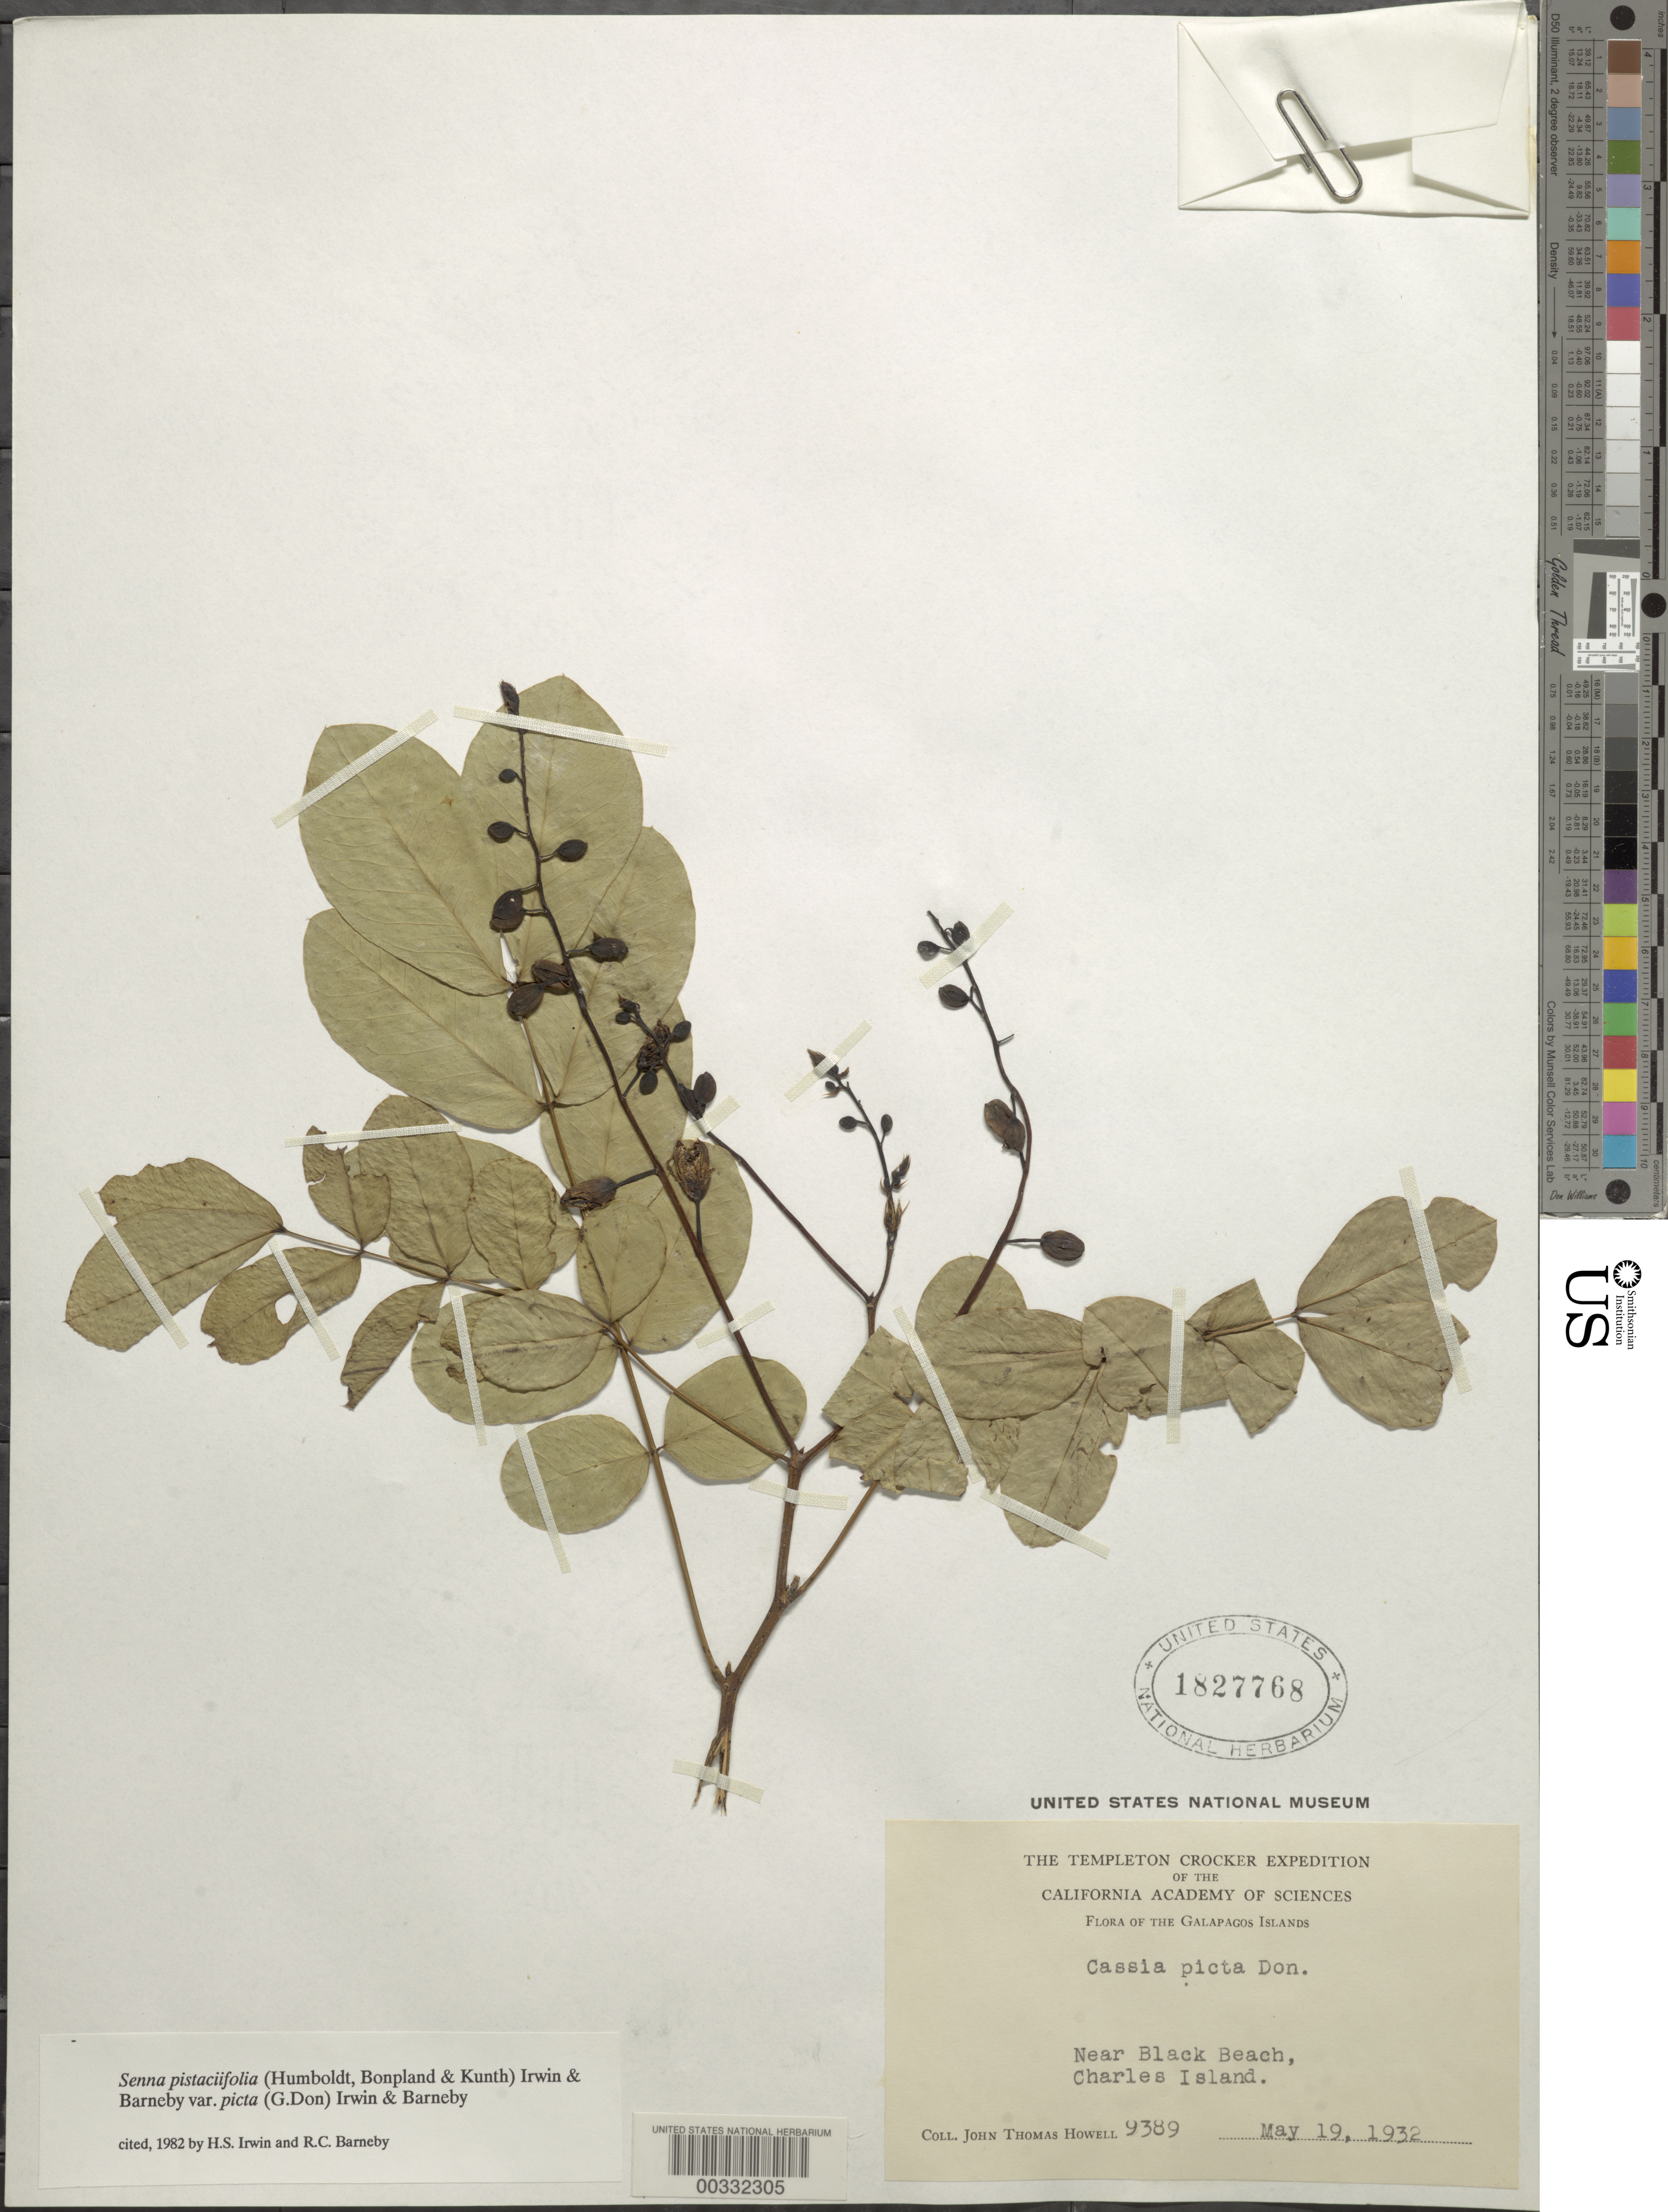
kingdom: Plantae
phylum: Tracheophyta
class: Magnoliopsida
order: Fabales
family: Fabaceae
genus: Senna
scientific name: Senna pistaciifolia var. picta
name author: (G. Don) H.S. Irwin & Barneby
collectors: J. T. Howell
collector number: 9389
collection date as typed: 19 May 1932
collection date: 1932-05-19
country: Ecuador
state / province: Colón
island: Floreana [Charles, Santa Maria]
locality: Near Black Beach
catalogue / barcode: US 1827768